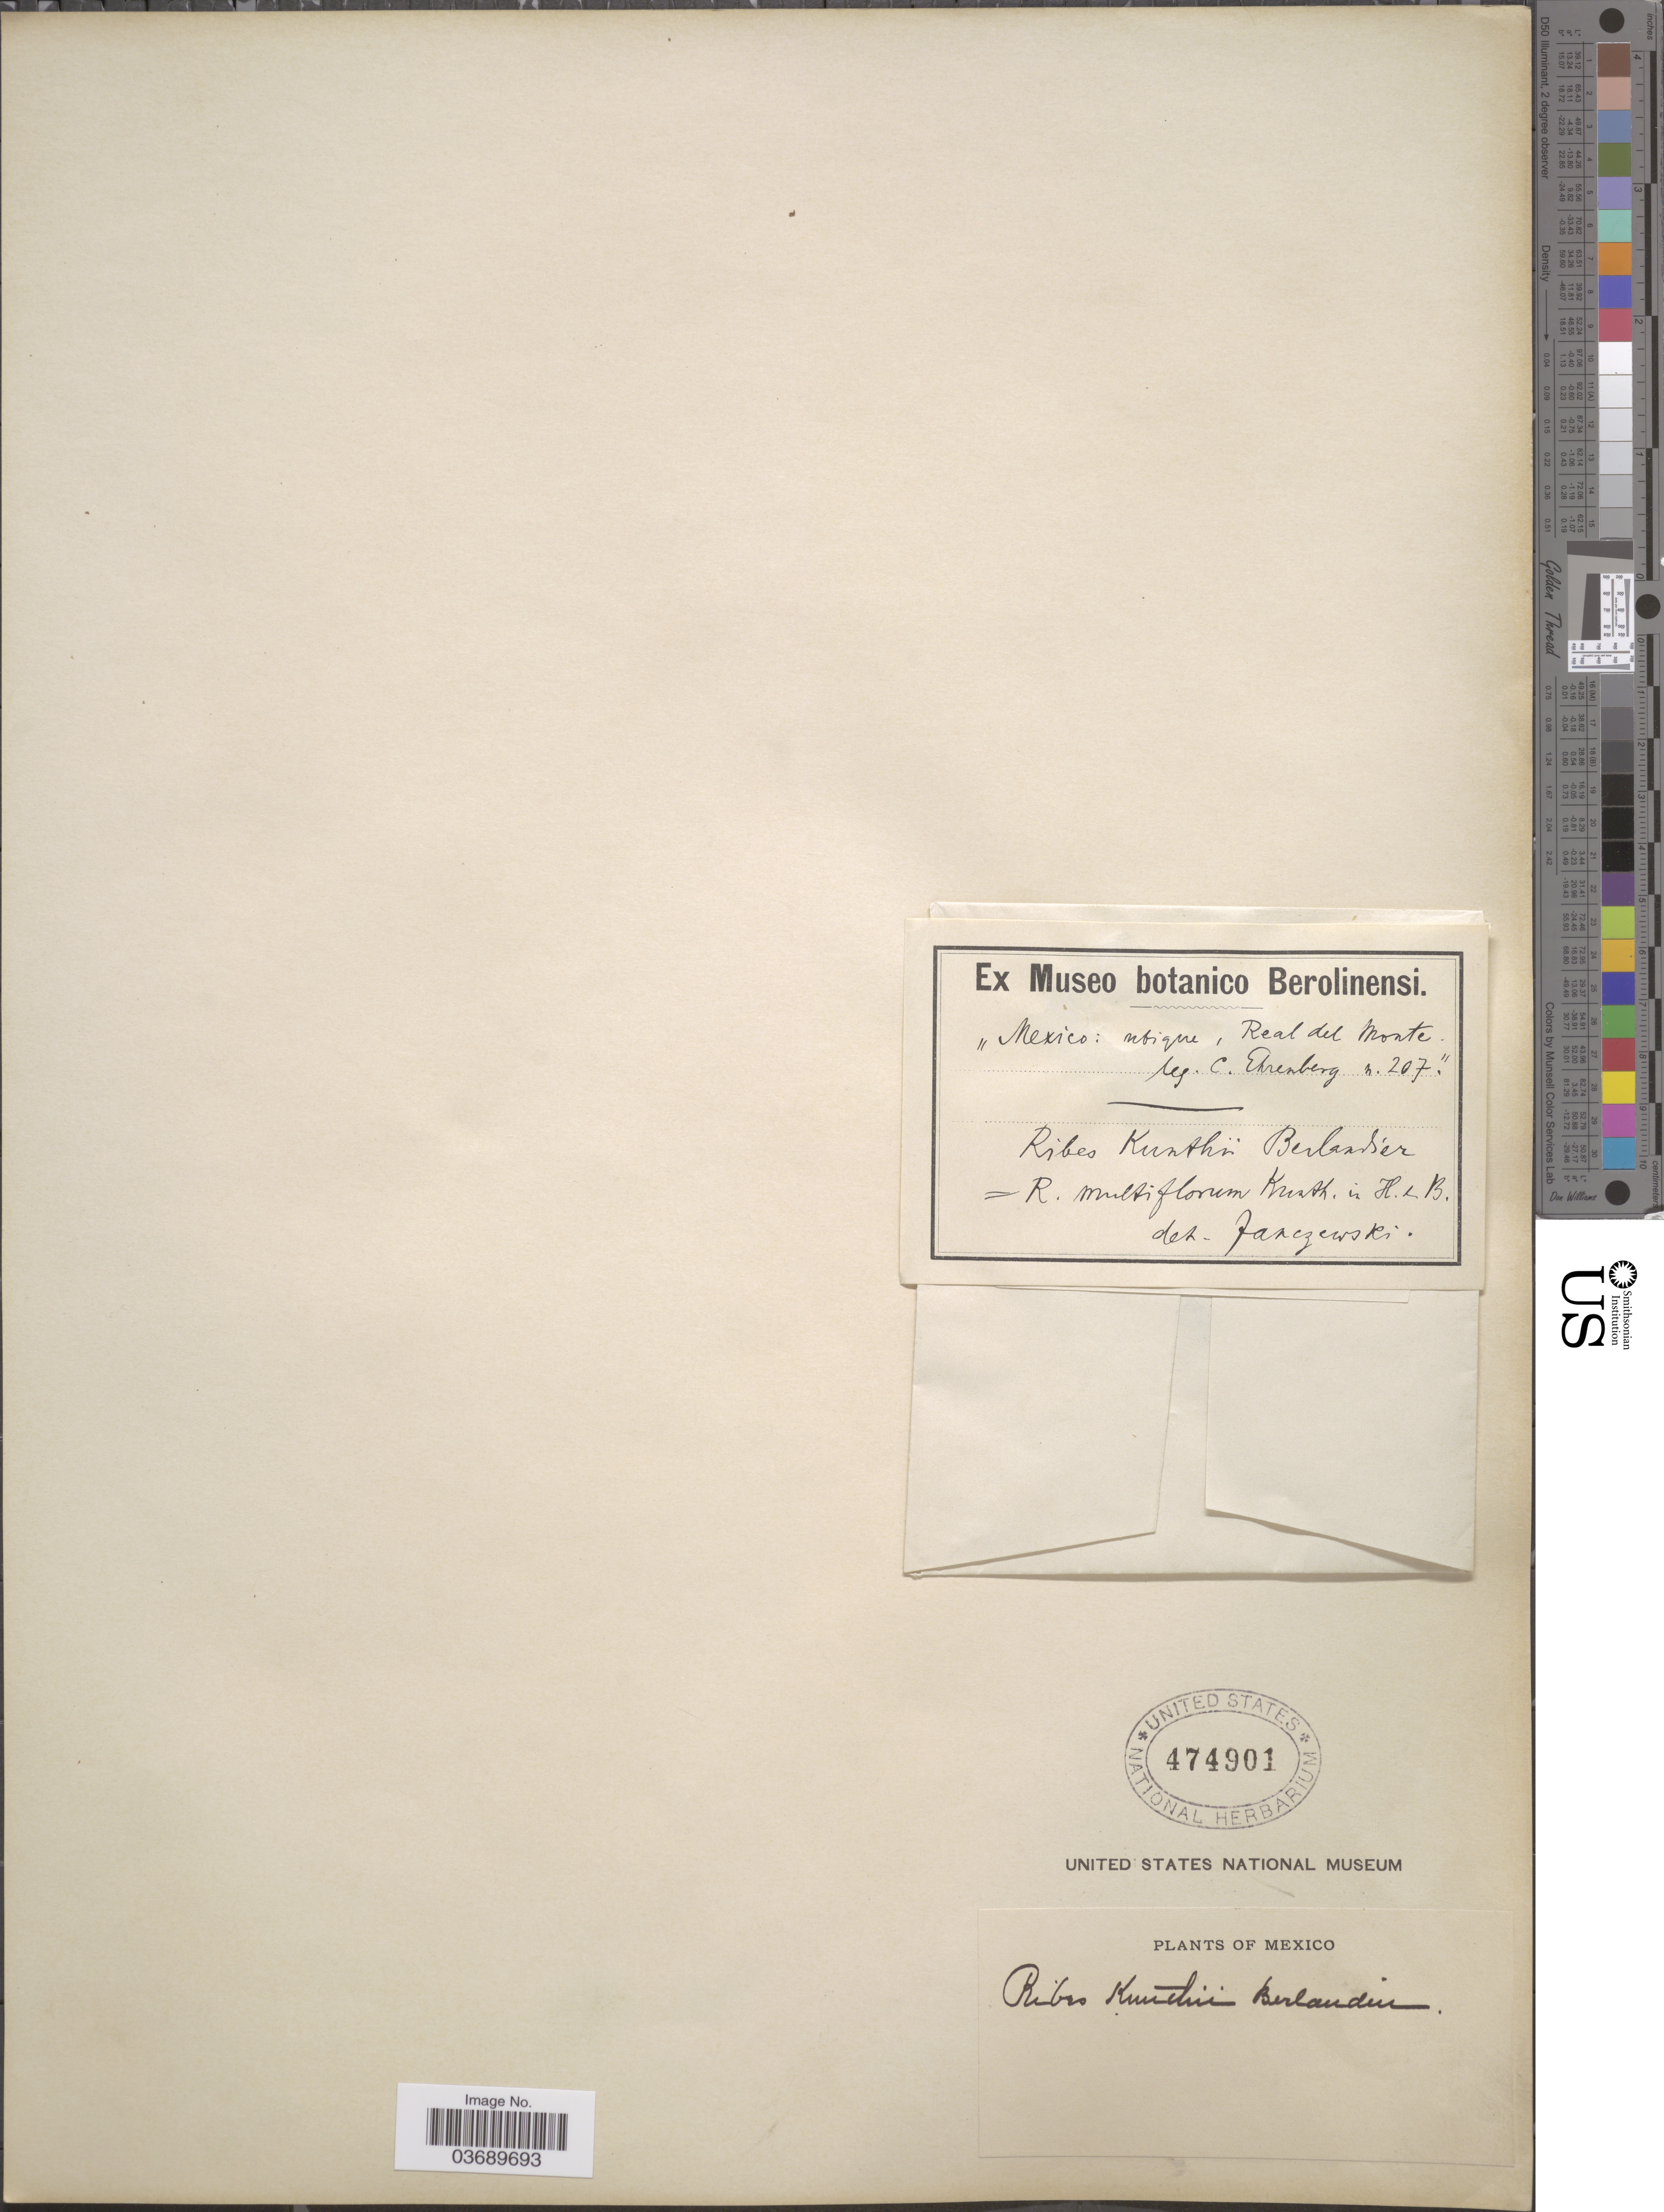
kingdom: Plantae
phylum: Tracheophyta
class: Magnoliopsida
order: Saxifragales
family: Grossulariaceae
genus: Ribes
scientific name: Ribes affine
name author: Kunth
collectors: C. G. Ehrenberg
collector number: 207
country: Mexico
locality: Ubique*, Real del Monte.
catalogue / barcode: US 474901